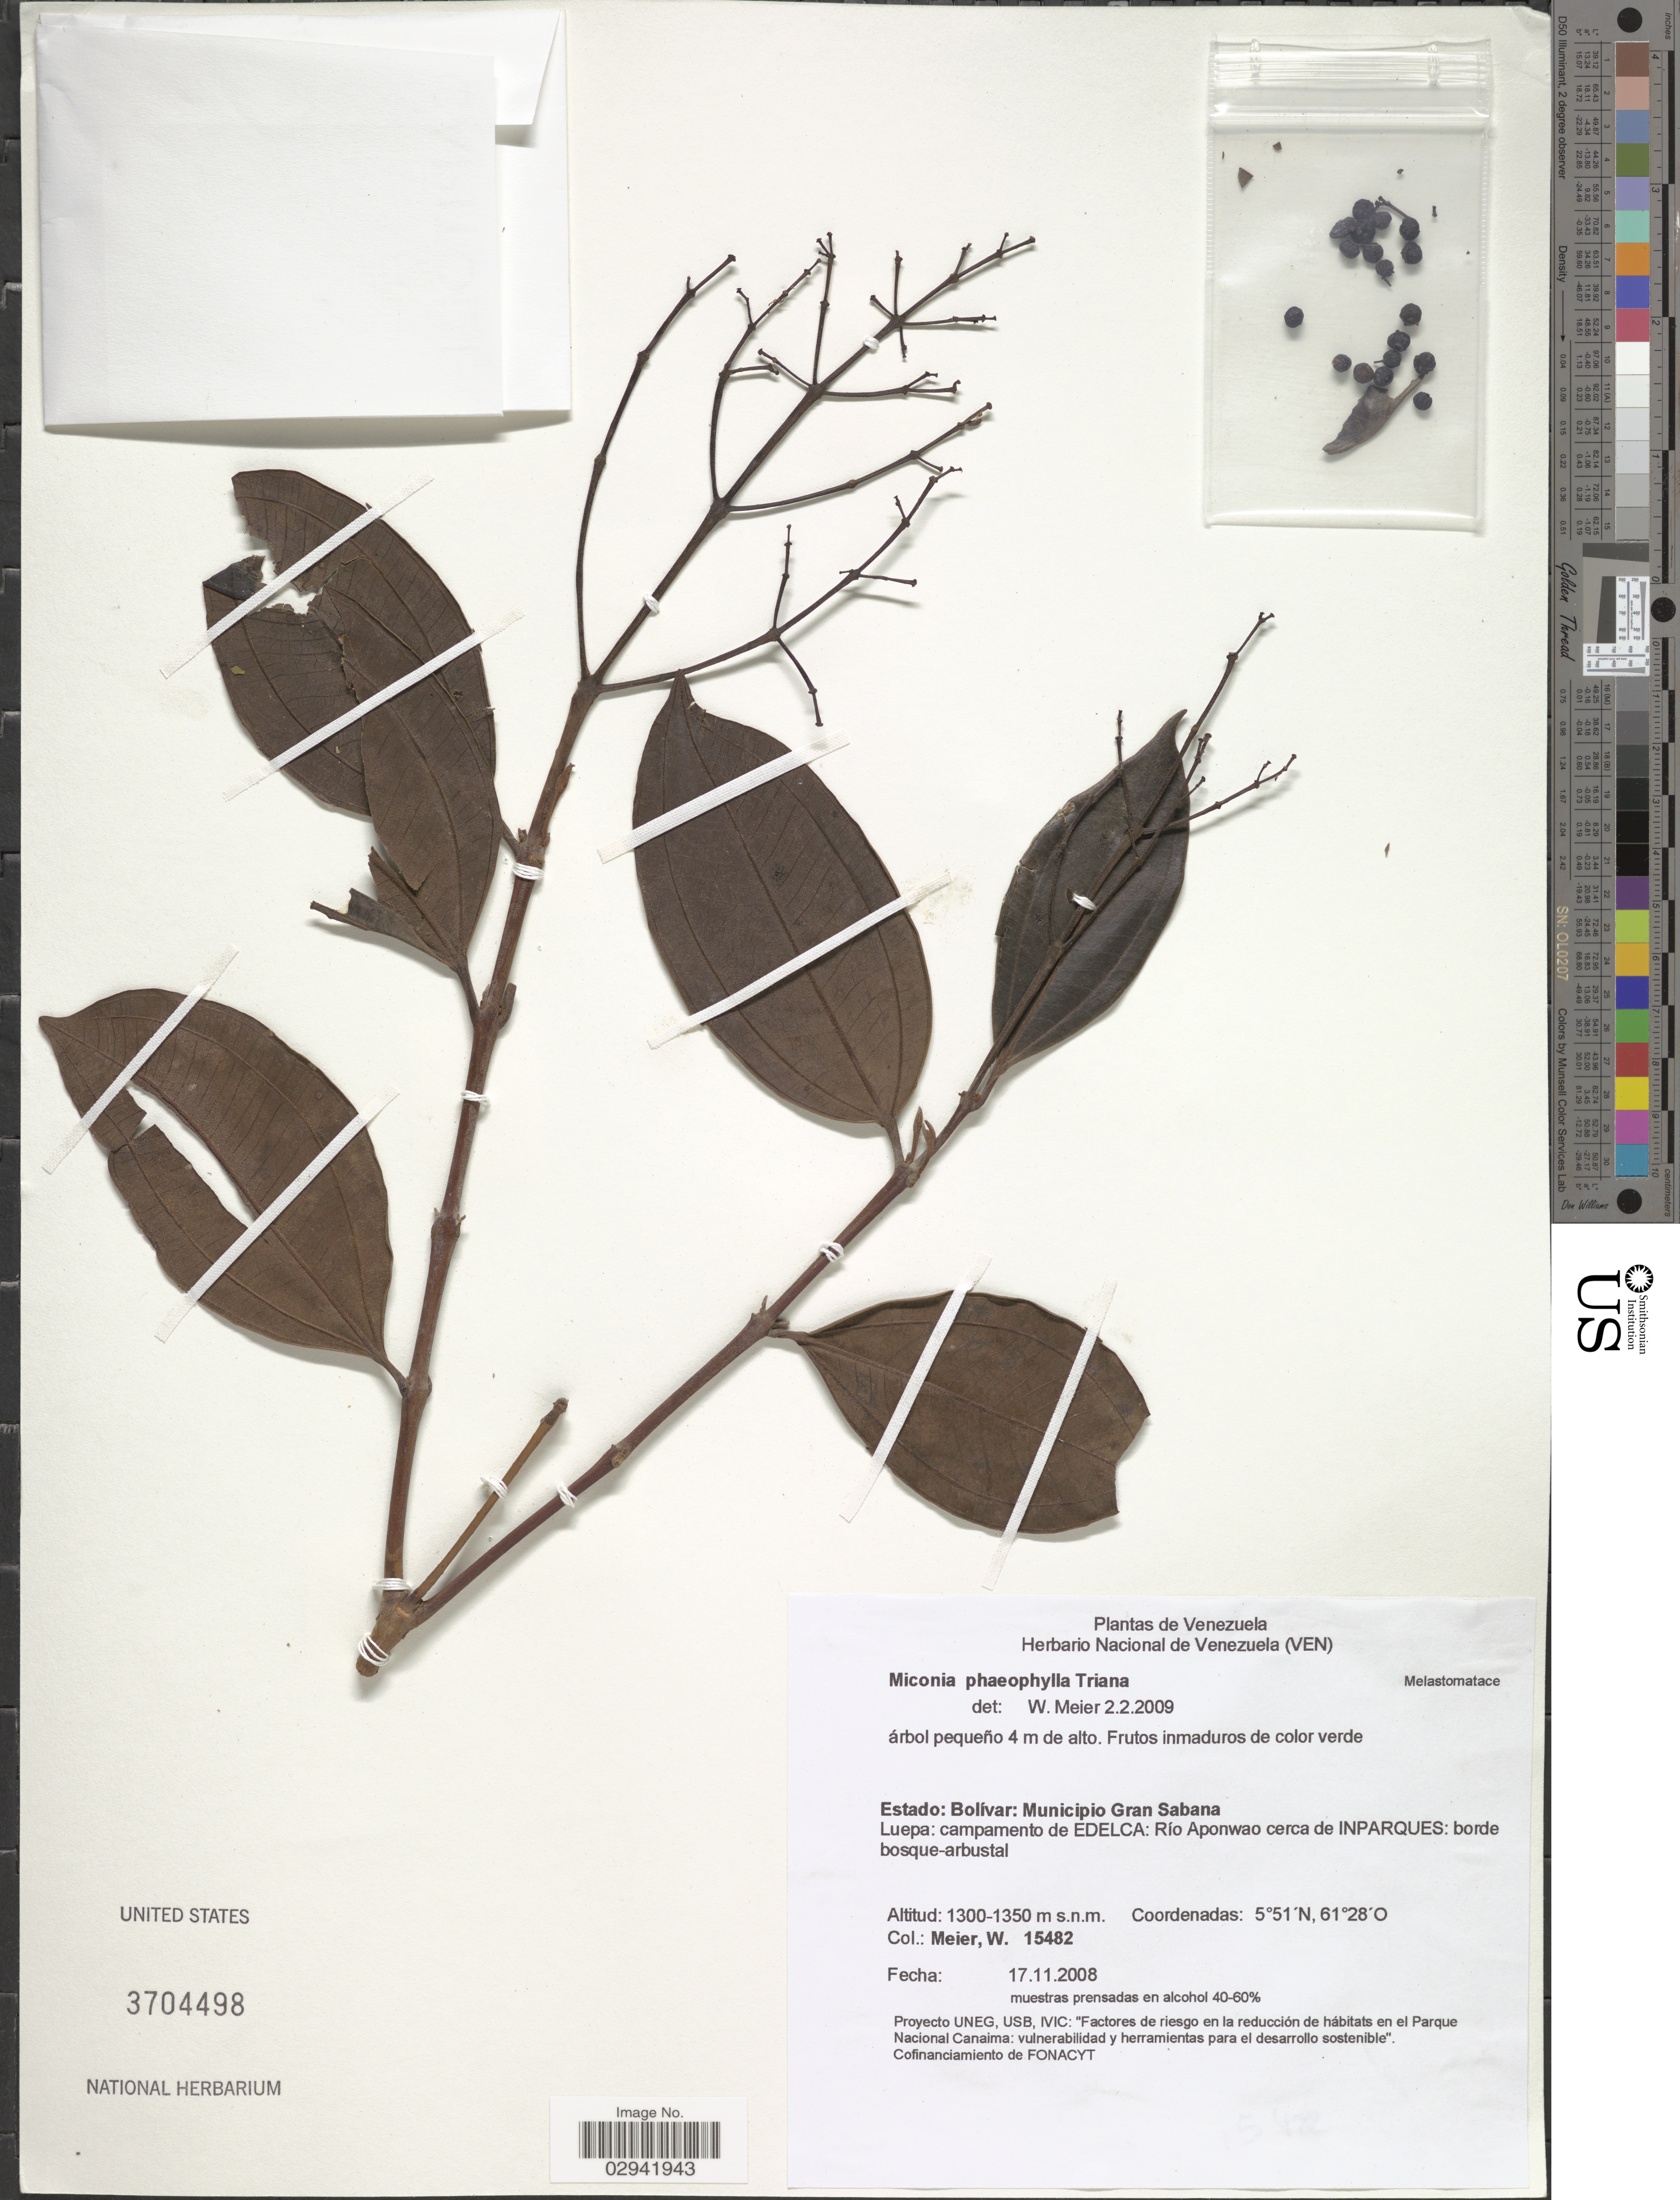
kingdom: Plantae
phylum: Tracheophyta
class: Magnoliopsida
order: Myrtales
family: Melastomataceae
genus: Miconia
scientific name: Miconia phaeophylla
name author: Triana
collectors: W. Meier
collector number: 15482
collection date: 2008-11-17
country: Venezuela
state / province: Bolivar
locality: Municipio Gran Sabana. Luepa: campamento de EDELCA: Río Aponwao cerca de INPARQUES.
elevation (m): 1300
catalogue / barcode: US 3704498